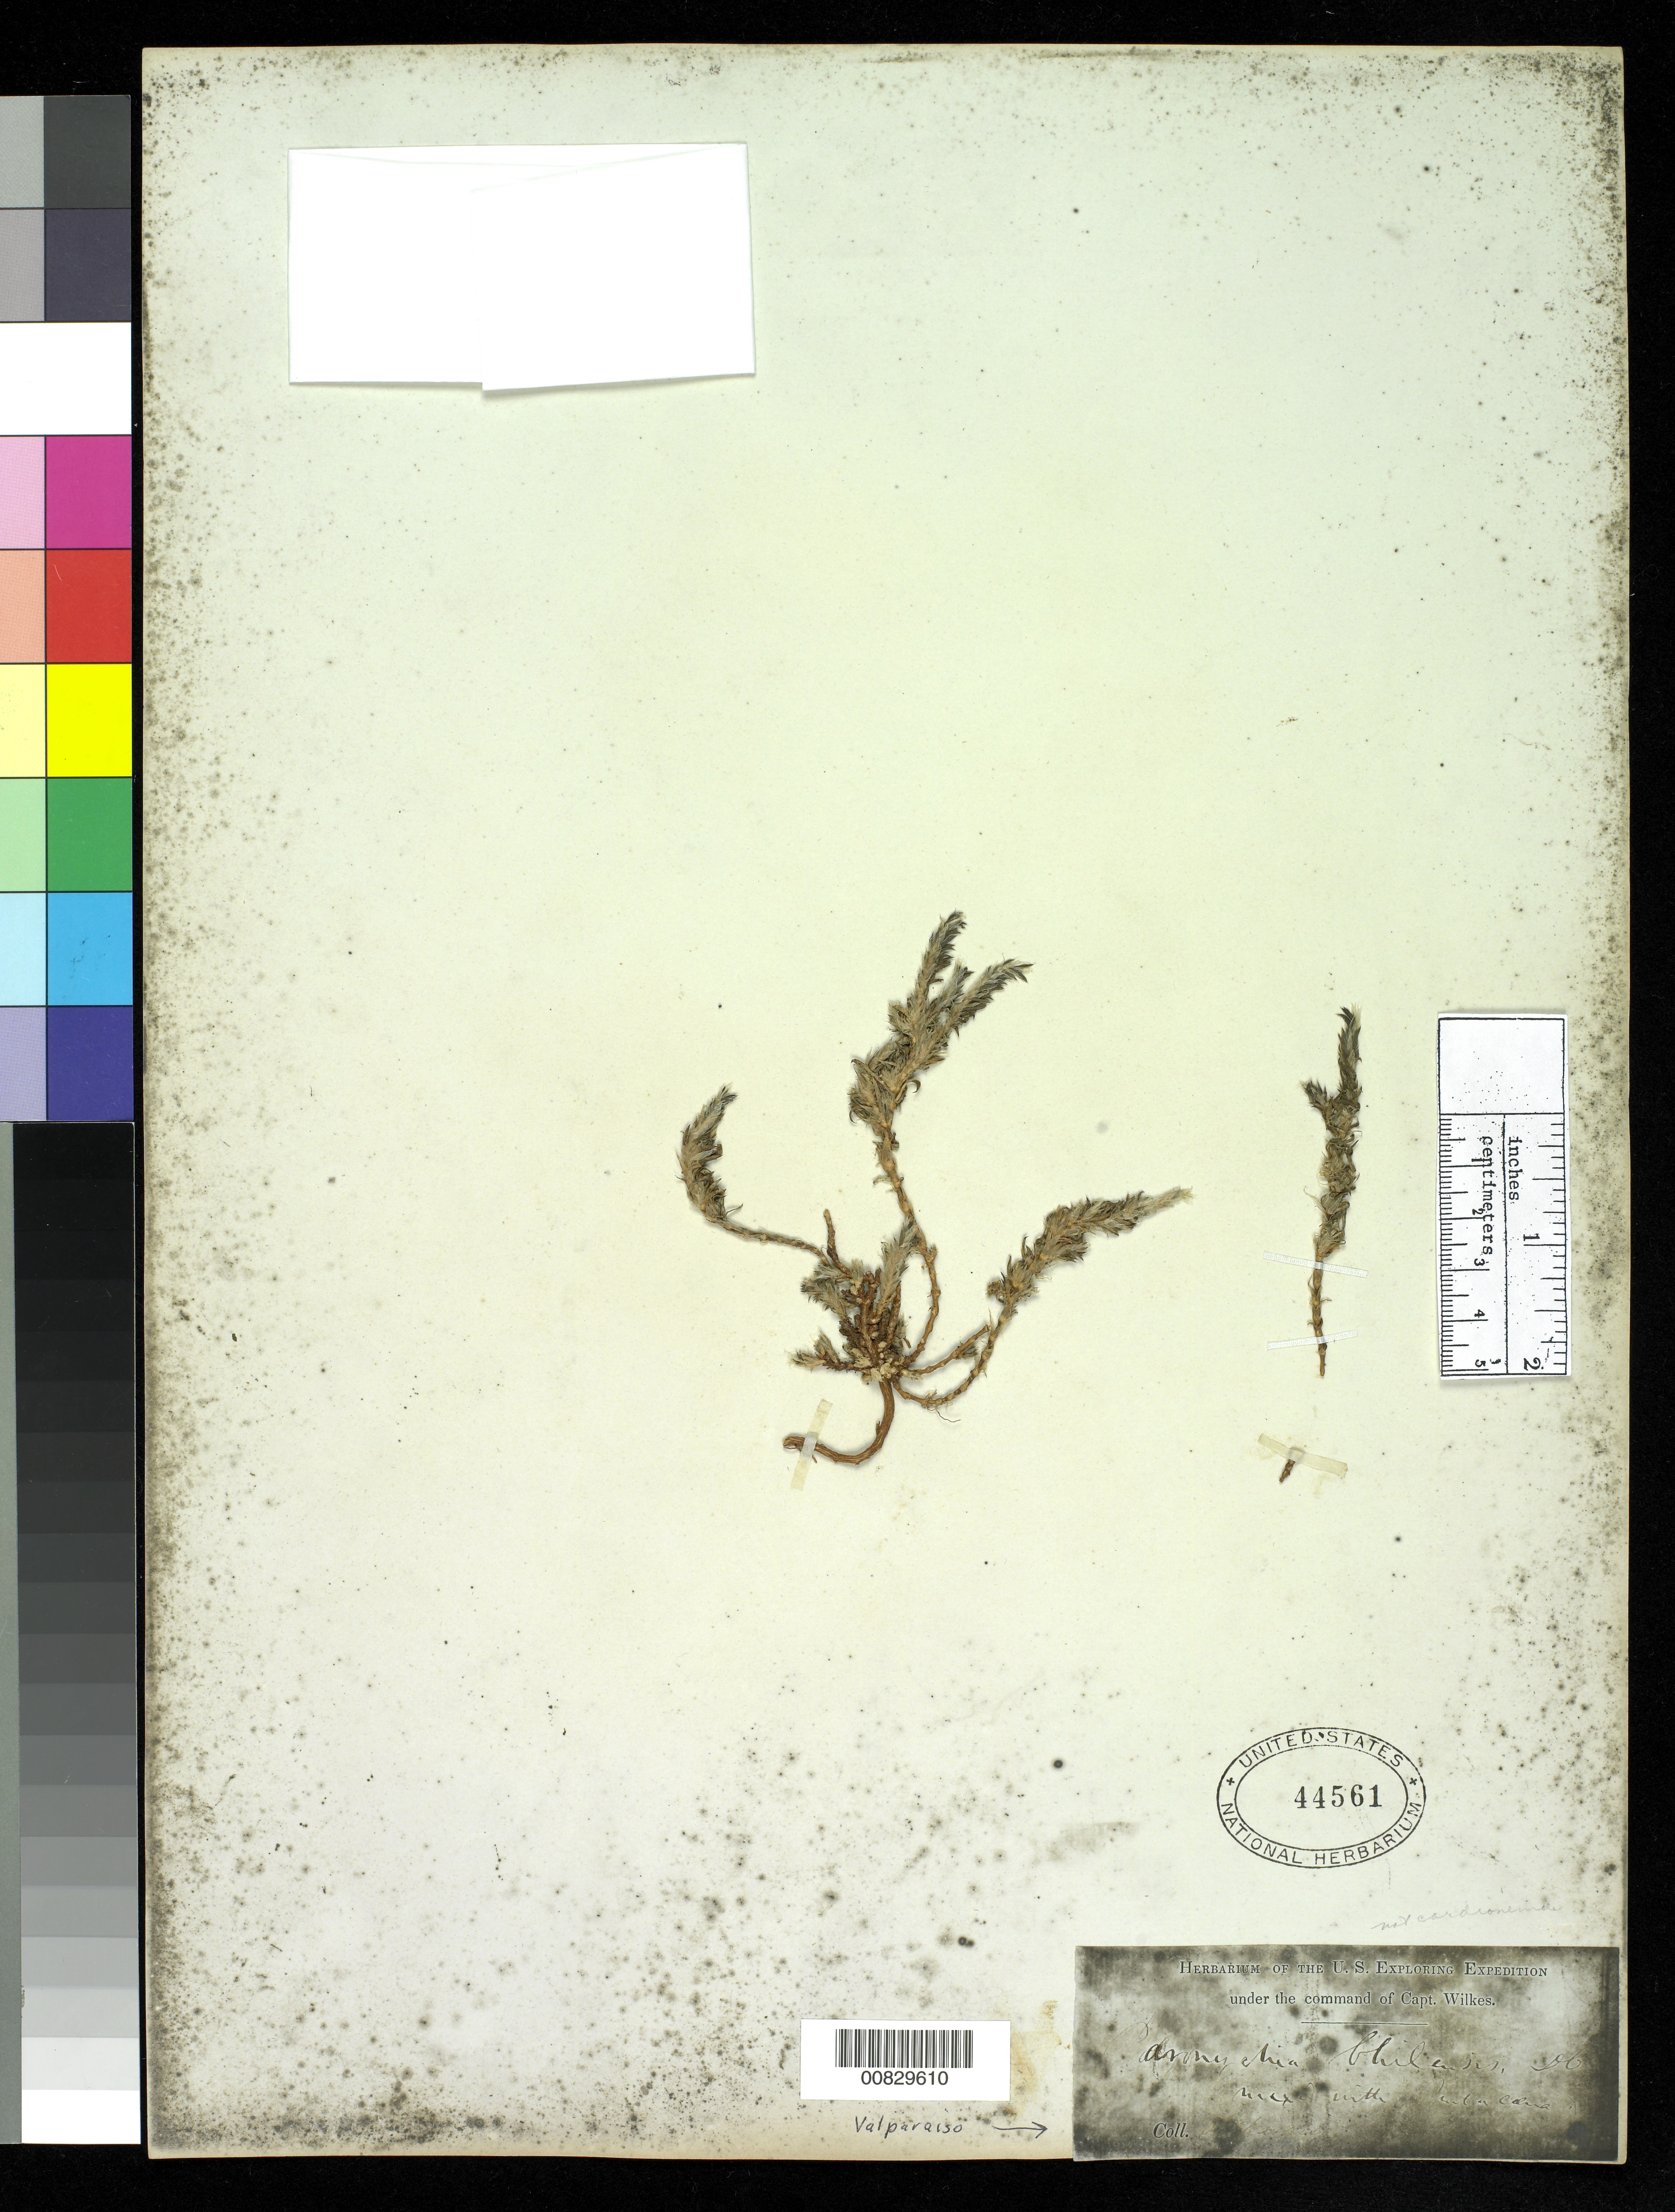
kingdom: Plantae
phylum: Tracheophyta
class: Magnoliopsida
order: Caryophyllales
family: Caryophyllaceae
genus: Paronychia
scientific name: Paronychia chilensis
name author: DC.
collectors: Wilkes Explor. Exped.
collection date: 1838/1842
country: Chile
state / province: Valparaíso (V)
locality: Valparaiso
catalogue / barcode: US 44561